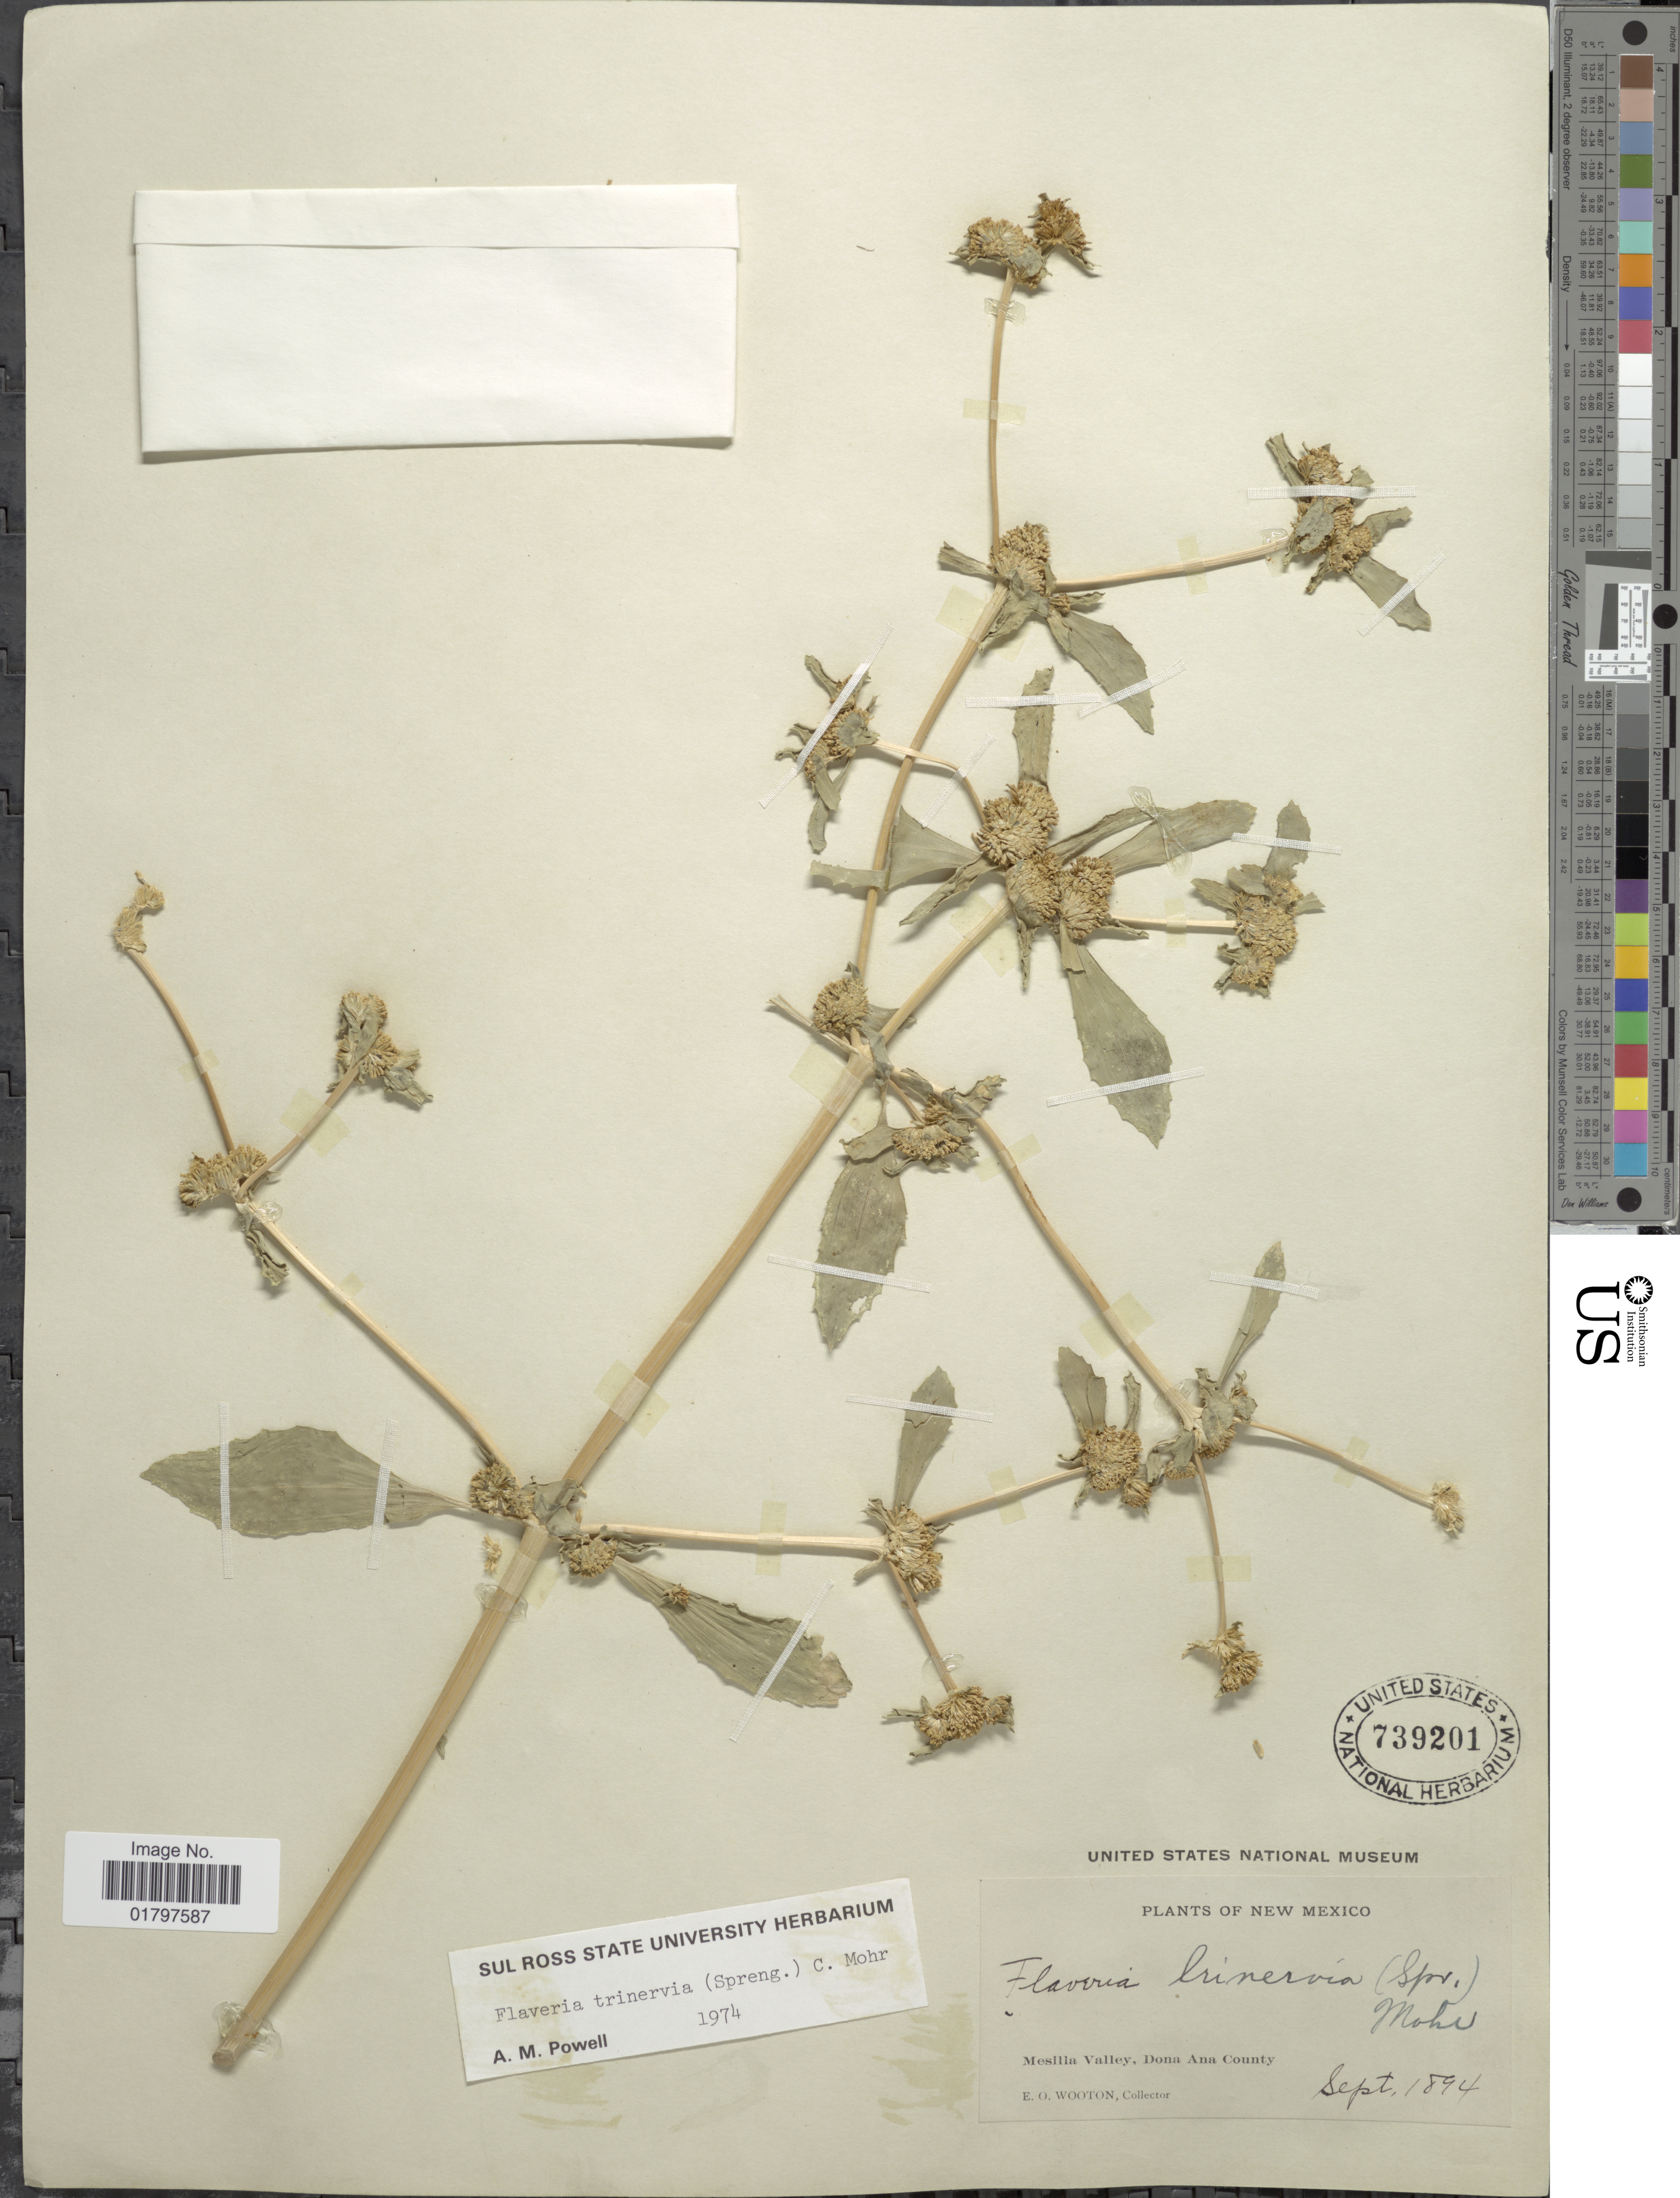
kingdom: Plantae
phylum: Tracheophyta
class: Magnoliopsida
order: Asterales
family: Asteraceae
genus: Flaveria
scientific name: Flaveria trinervia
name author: (Spreng.) C. Mohr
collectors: E. O. Wooton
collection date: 1894-09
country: United States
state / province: New Mexico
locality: Mesilla Valley, Dona Ana County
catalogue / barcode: US 739201